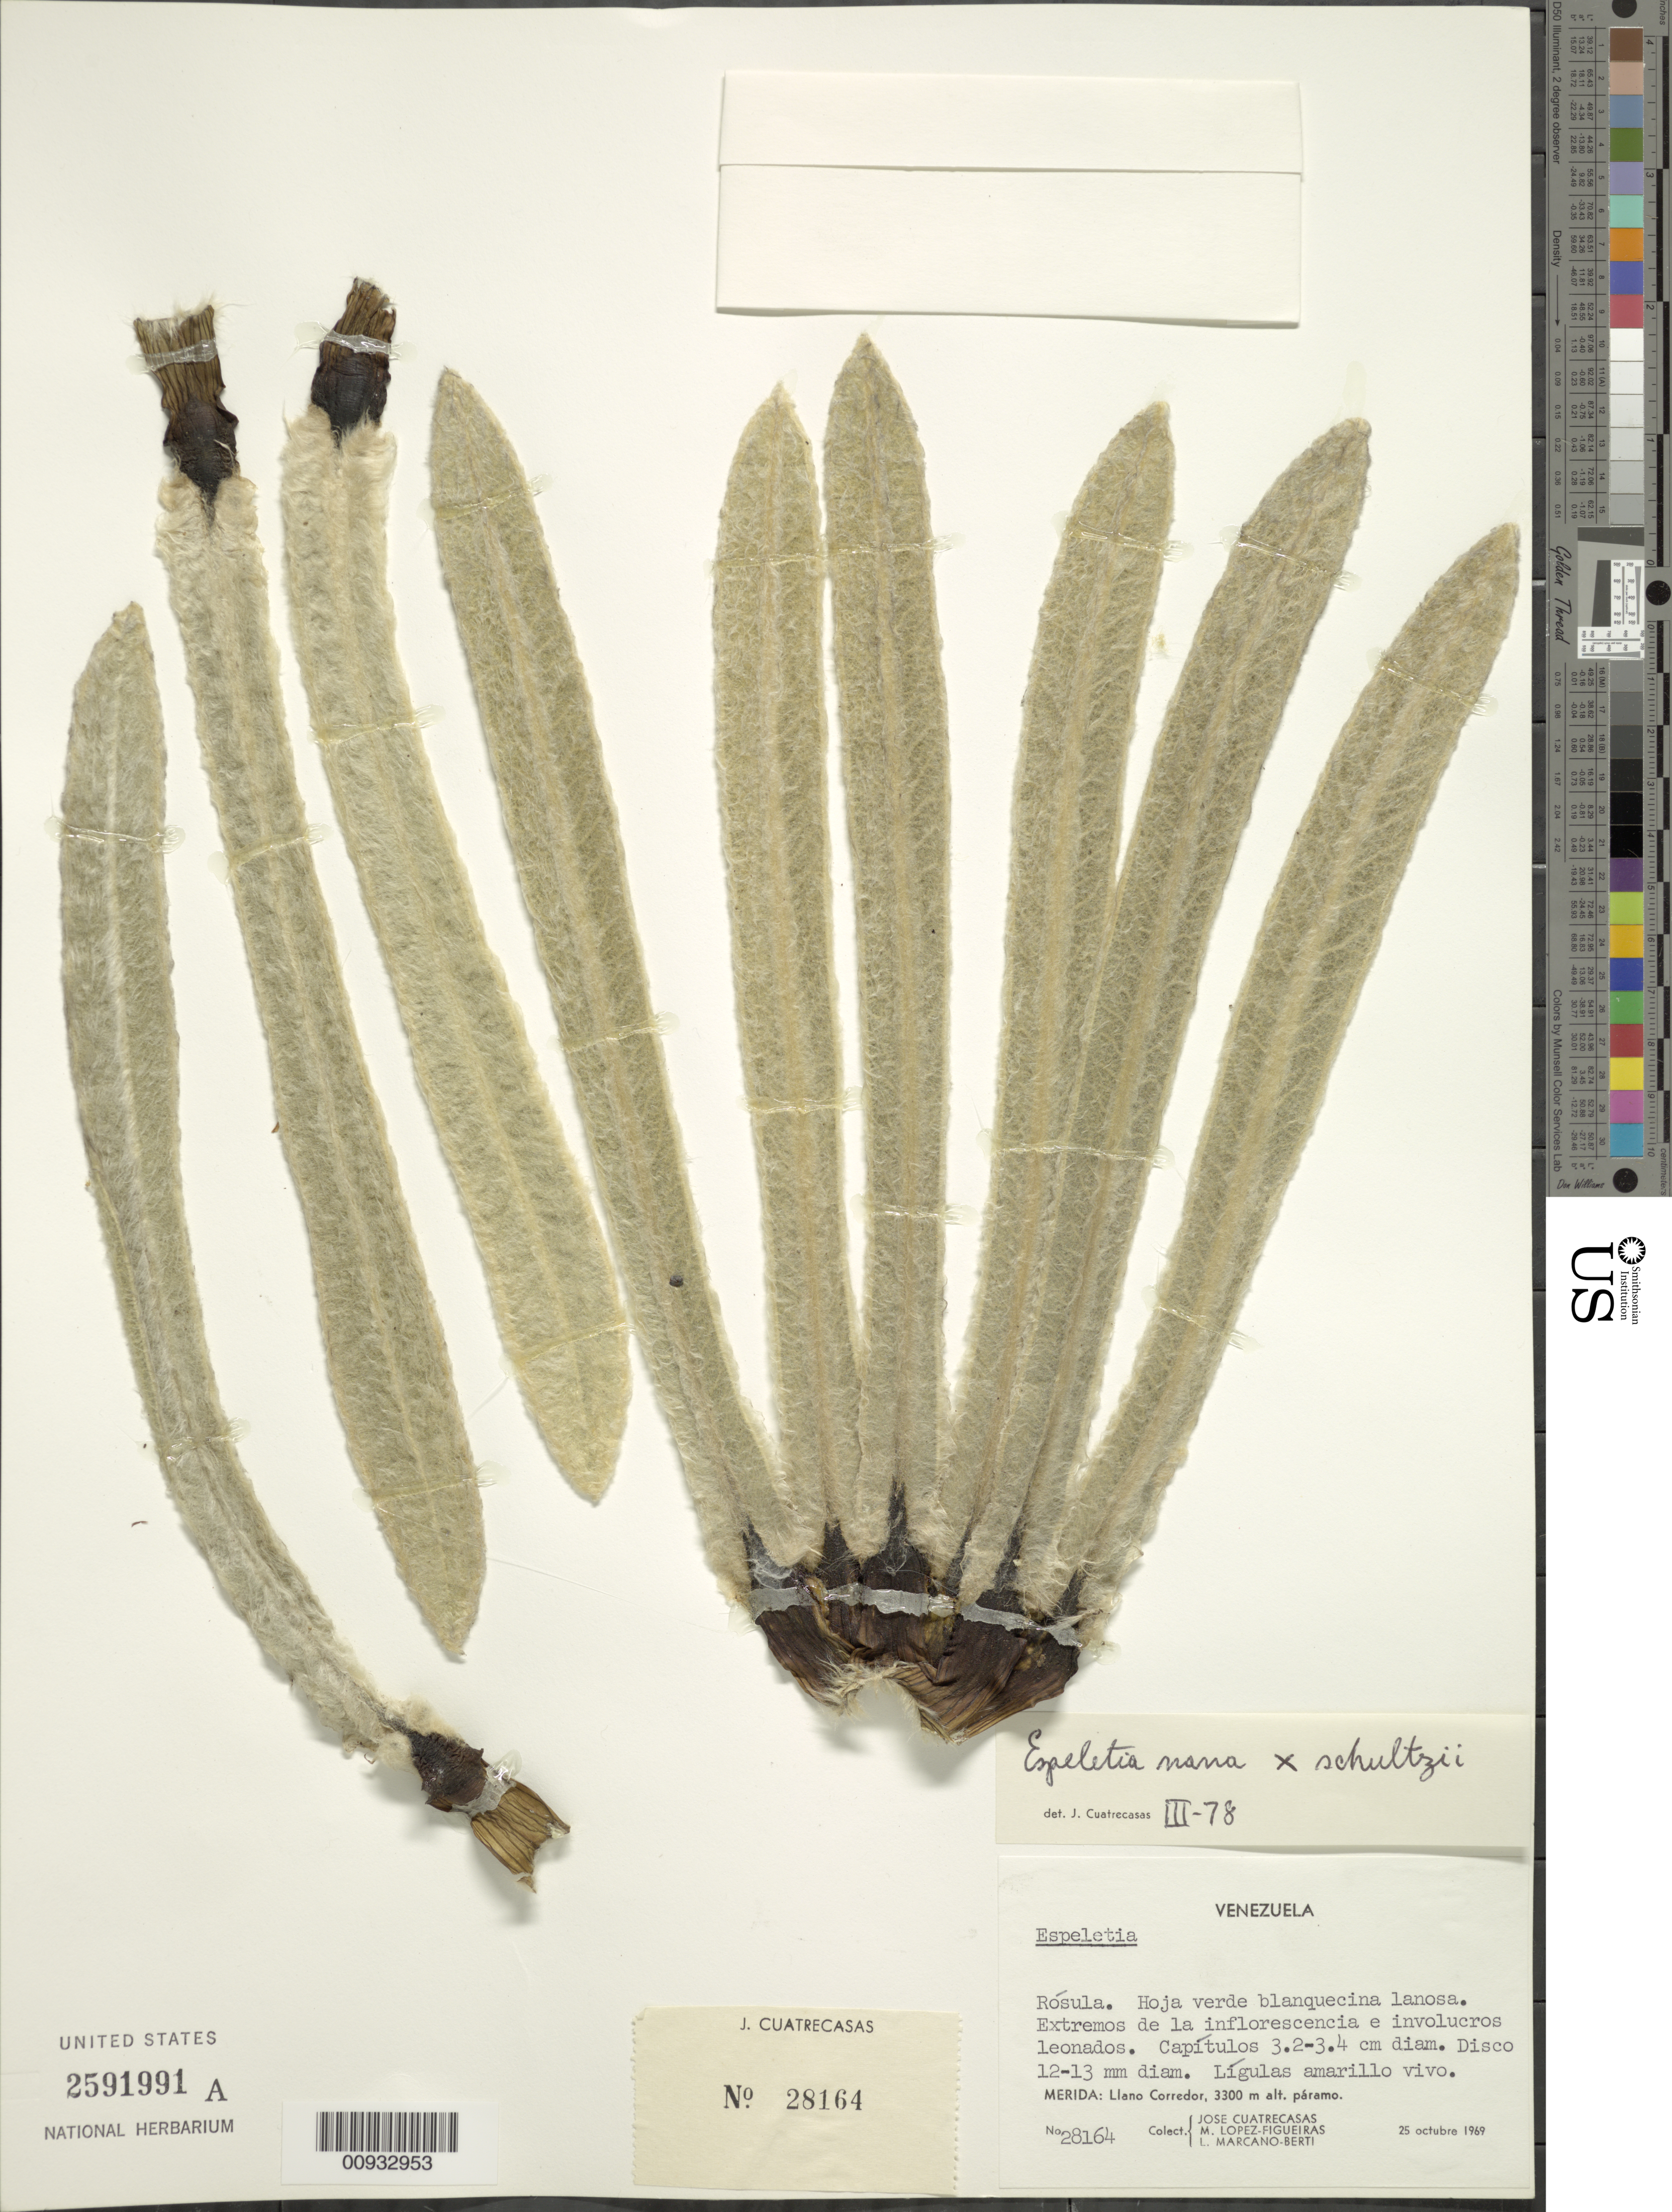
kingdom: Plantae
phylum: Tracheophyta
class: Magnoliopsida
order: Asterales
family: Asteraceae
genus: Espeletia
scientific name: Espeletia nana x E. schultzii Wedd.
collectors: J. Cuatrecasas, M. Lopéz-F. & L. Marcano-Berti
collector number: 28164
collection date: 1969-10-25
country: Venezuela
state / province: Mérida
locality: Llano Corredor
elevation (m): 3300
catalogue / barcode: US 2591991A